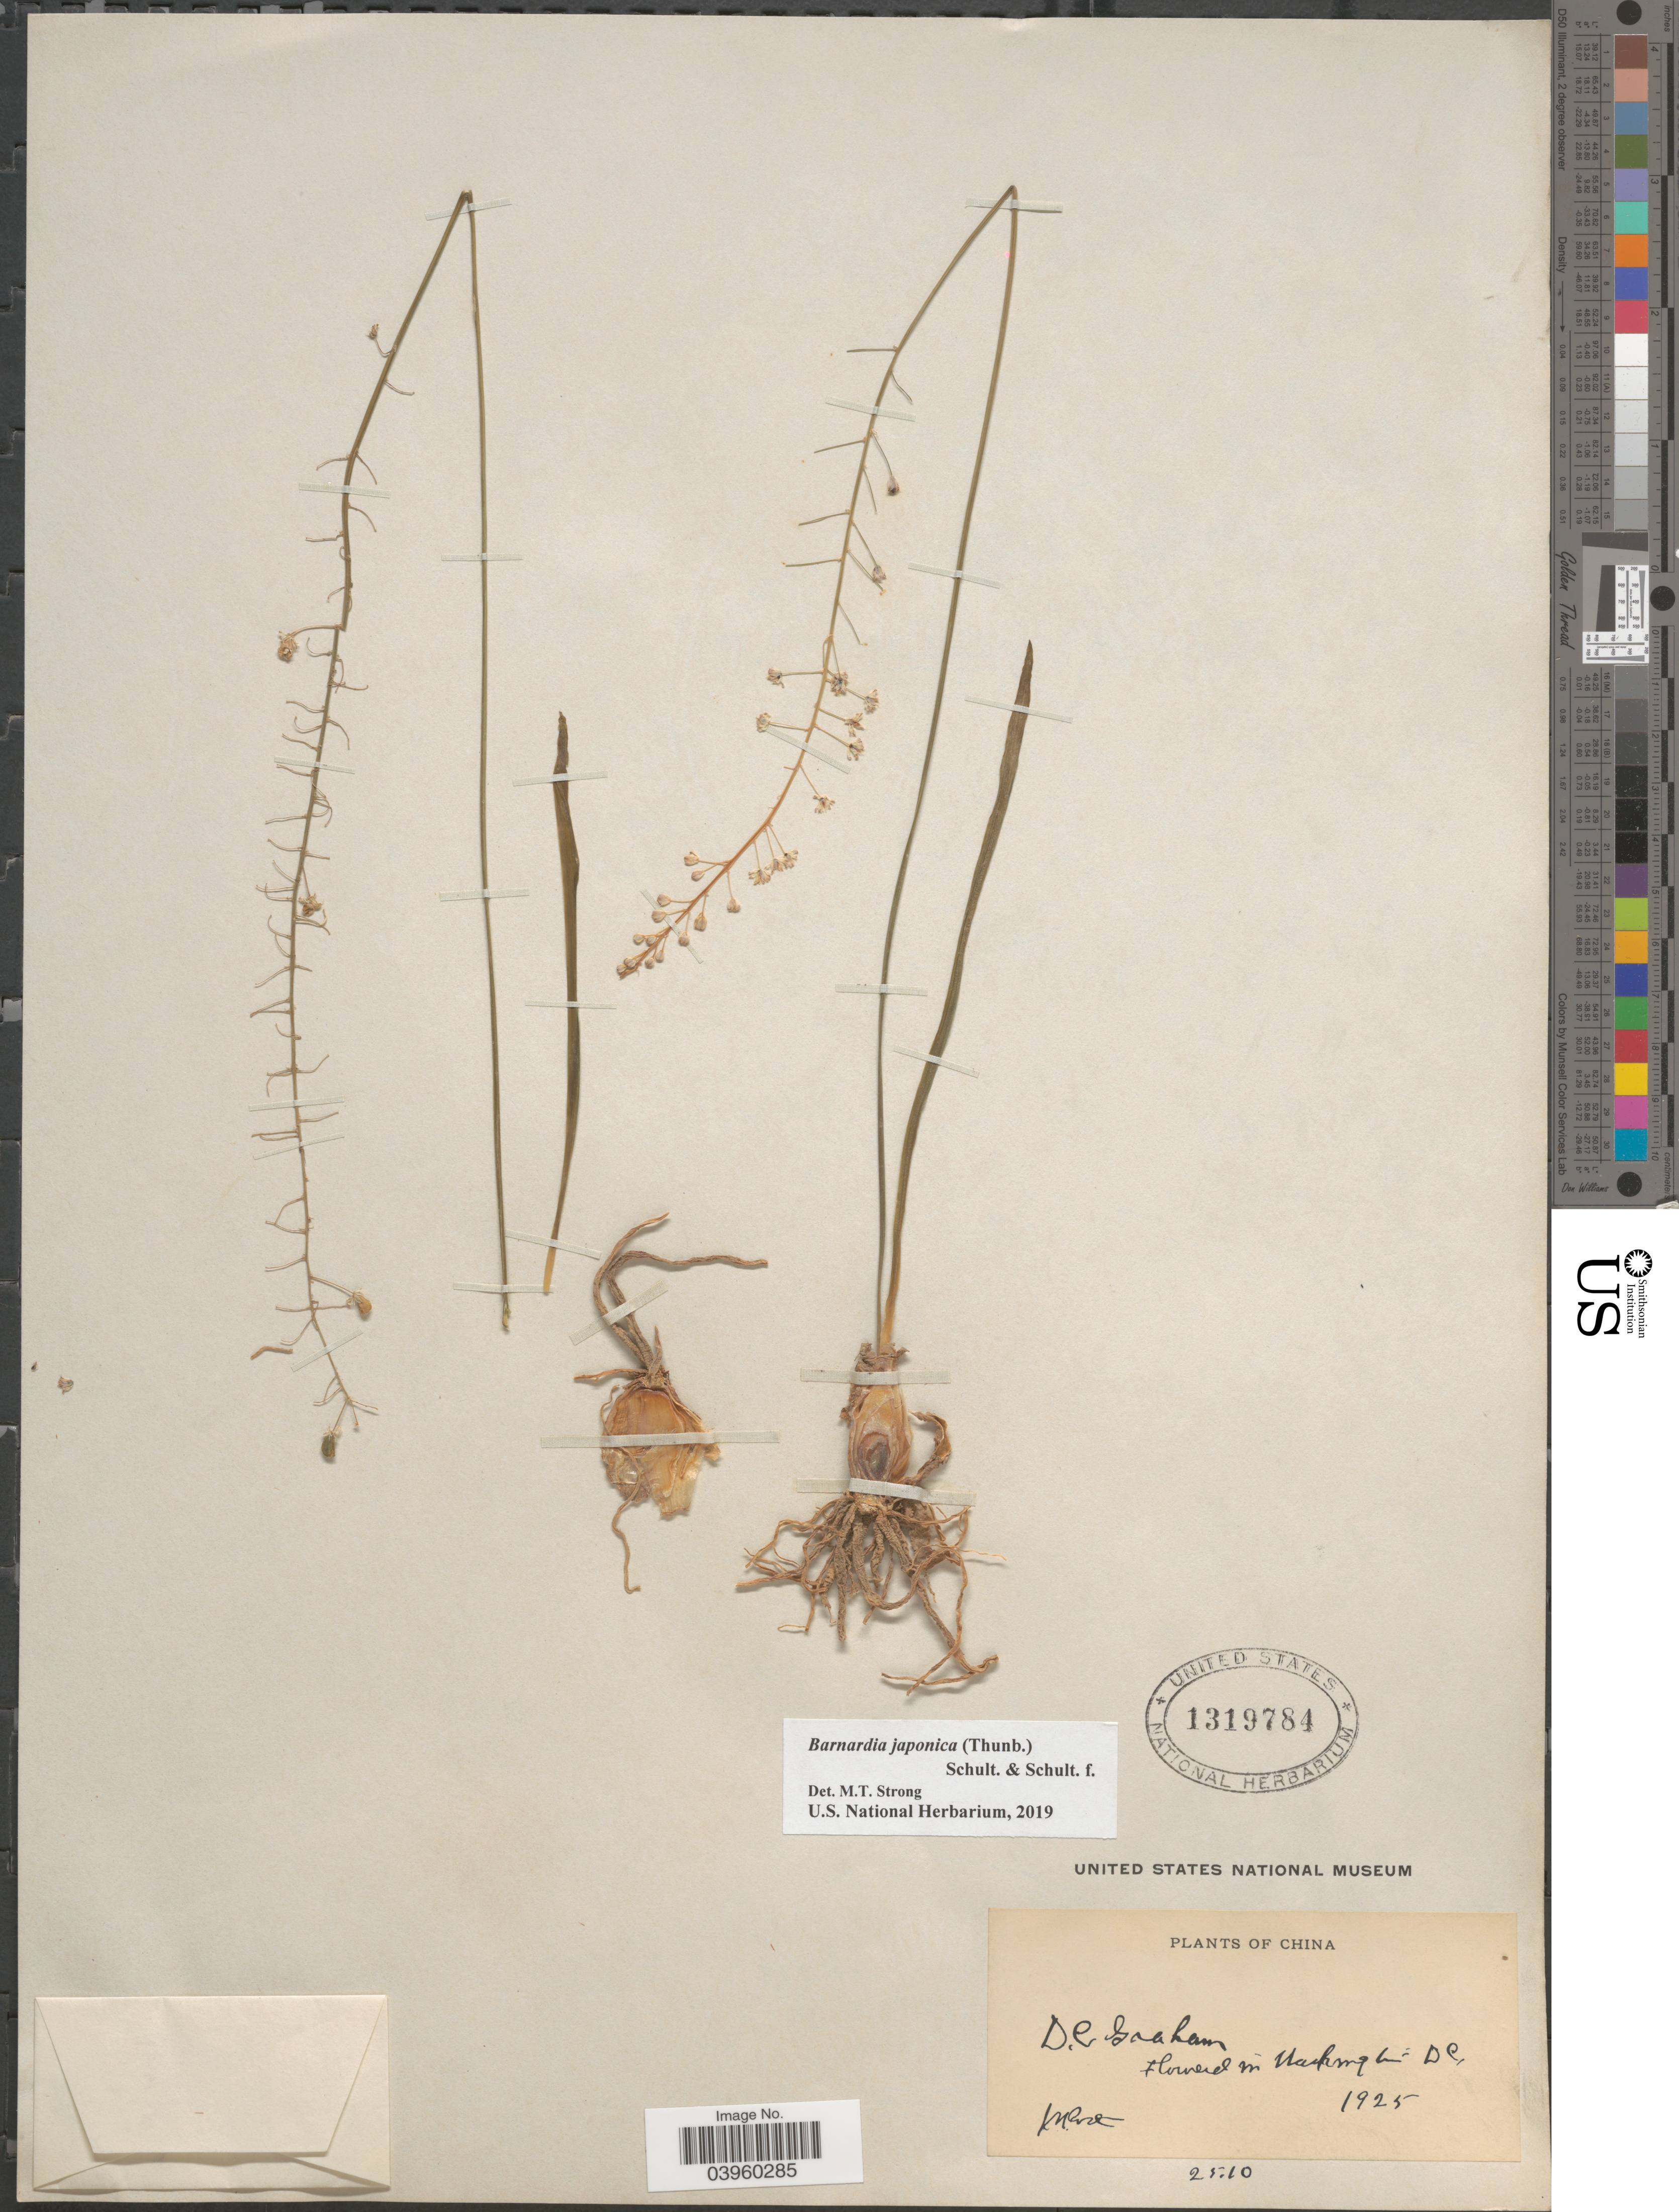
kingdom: Plantae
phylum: Tracheophyta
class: Liliopsida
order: Asparagales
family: Asparagaceae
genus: Barnardia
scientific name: Barnardia japonica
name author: (Thunb.) Schult. & Schult. f.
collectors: J. N. Rose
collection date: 1925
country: United States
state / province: District of Columbia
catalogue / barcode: US 1319784